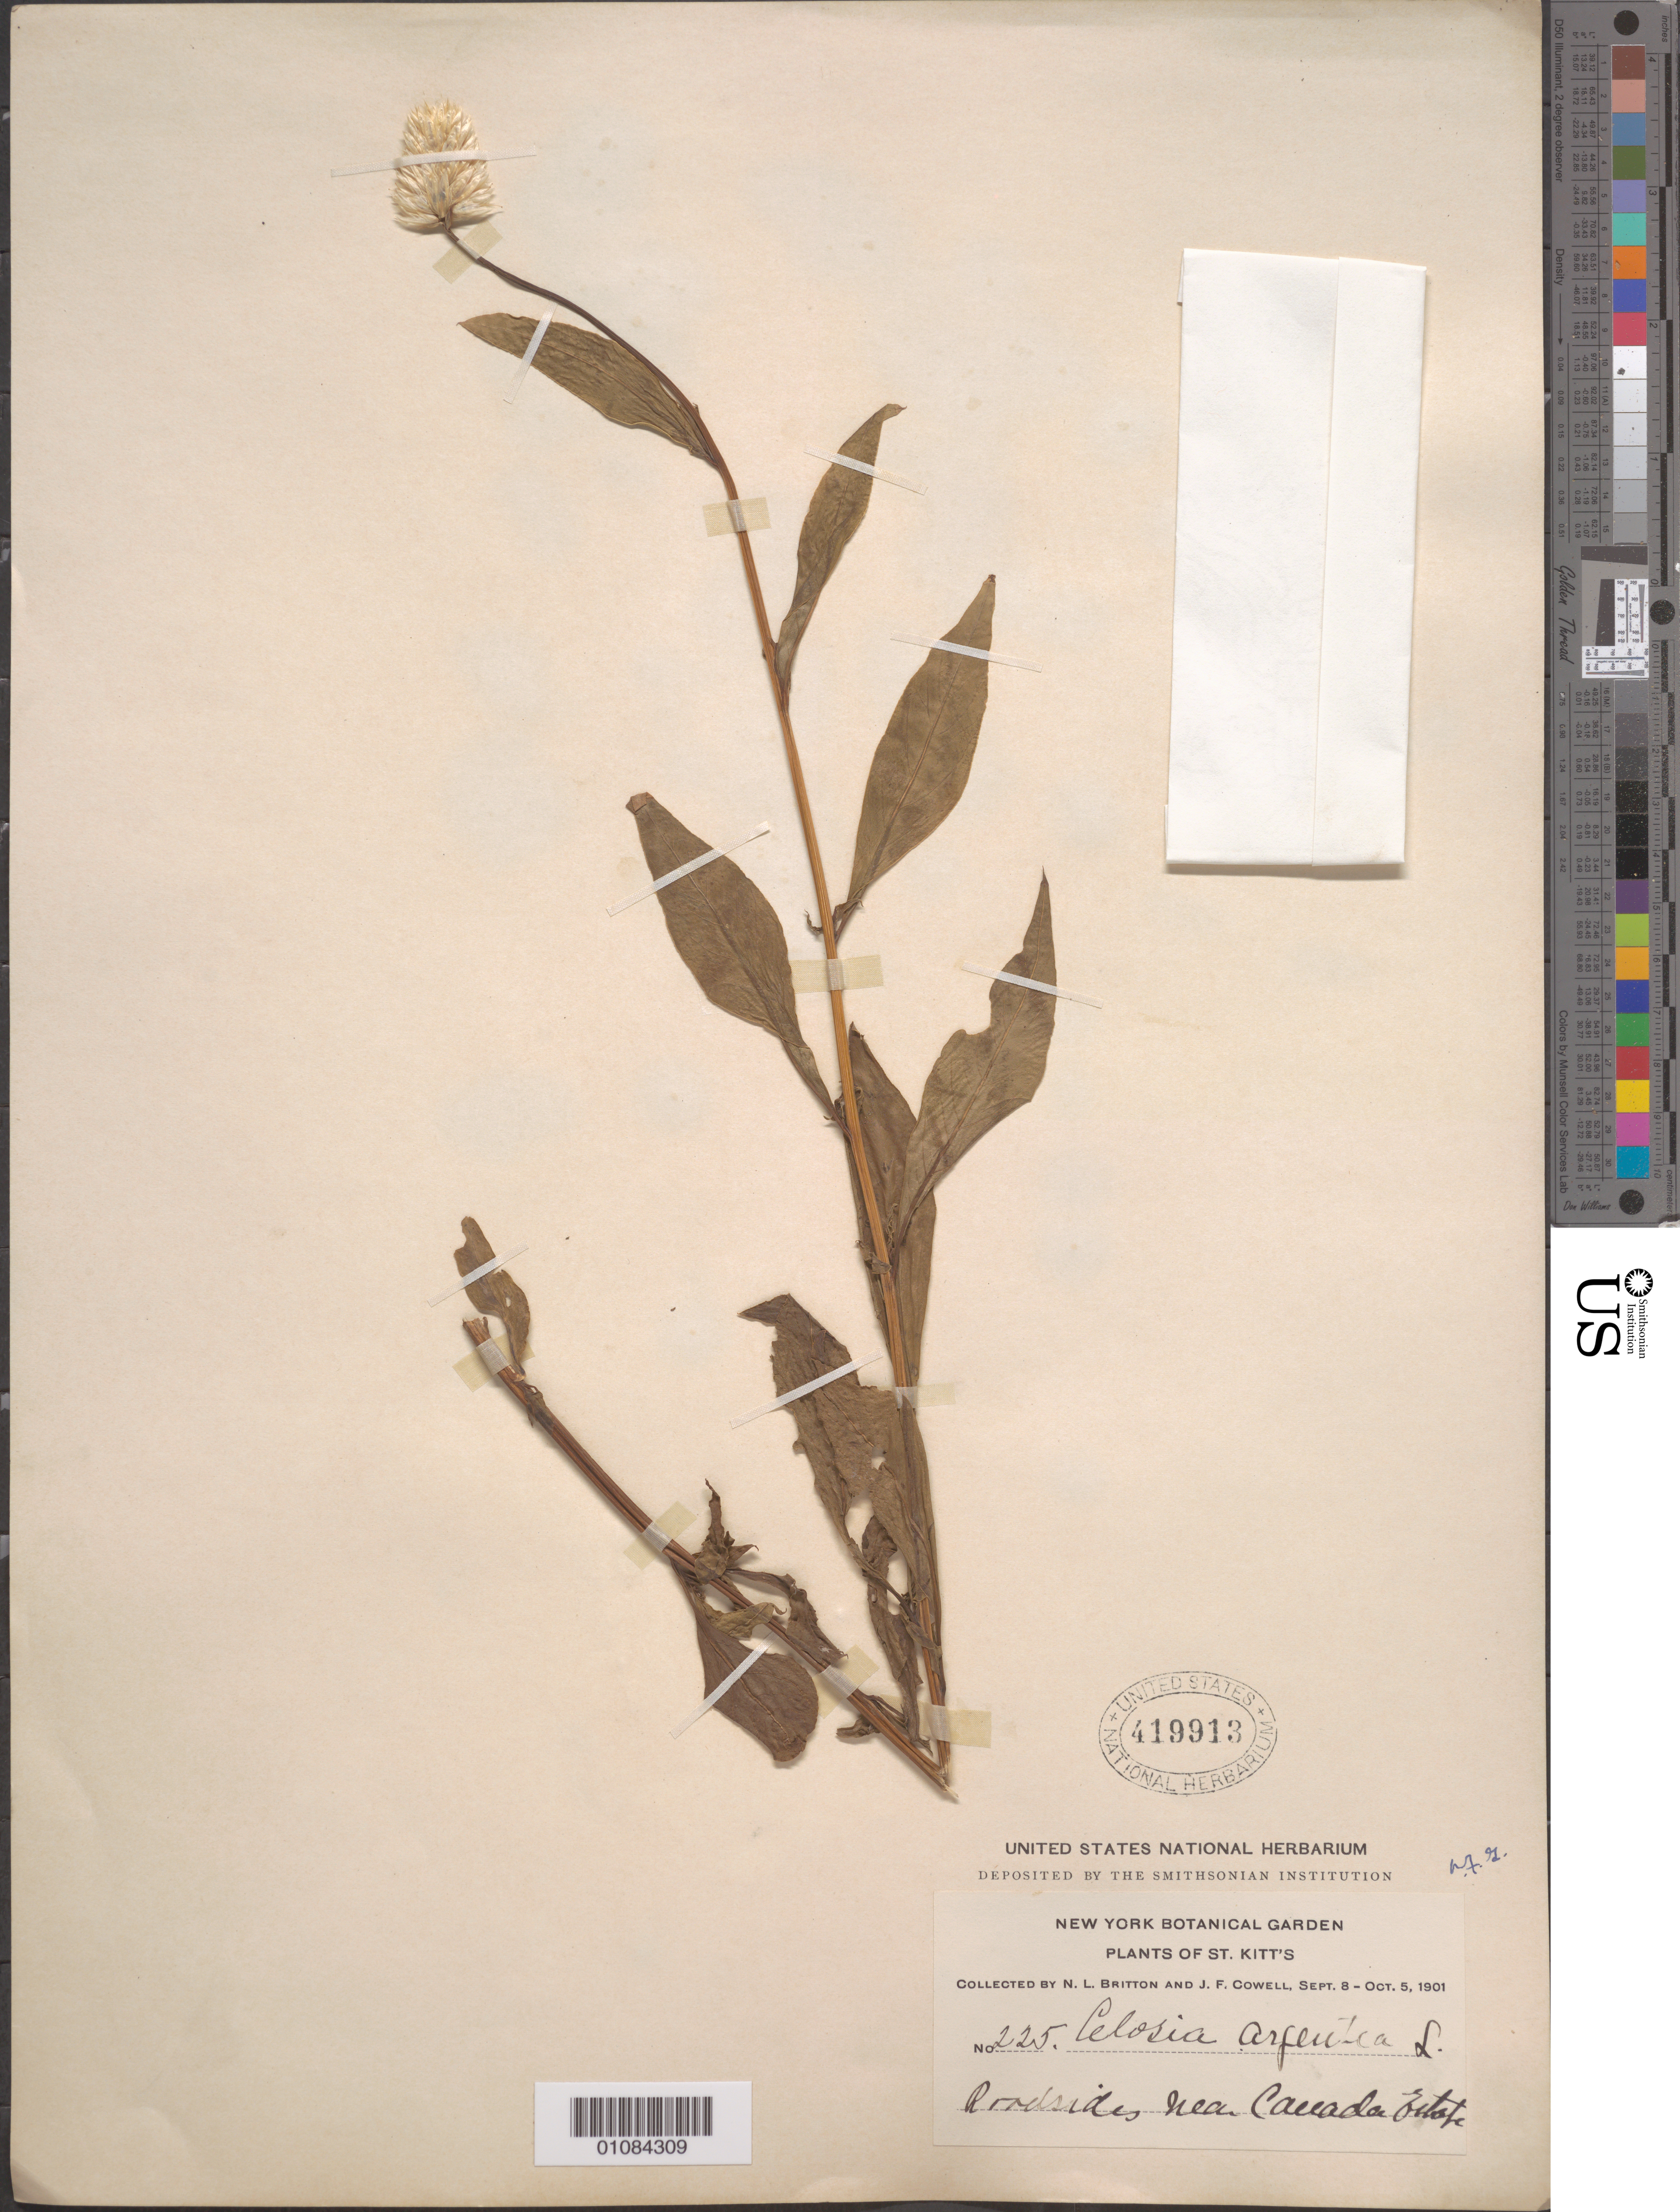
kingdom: Plantae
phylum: Tracheophyta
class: Magnoliopsida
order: Caryophyllales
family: Amaranthaceae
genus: Celosia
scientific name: Celosia argentea var. argentea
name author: L.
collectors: N. Britton & J. F. Cowell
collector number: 225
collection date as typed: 08 Sep 1901 to 05 Oct 1901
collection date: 1901-09-08/1901-10-05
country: St. Christopher-Nevis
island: St. Christopher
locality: Roadsides near Callada Estate.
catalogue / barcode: US 419913